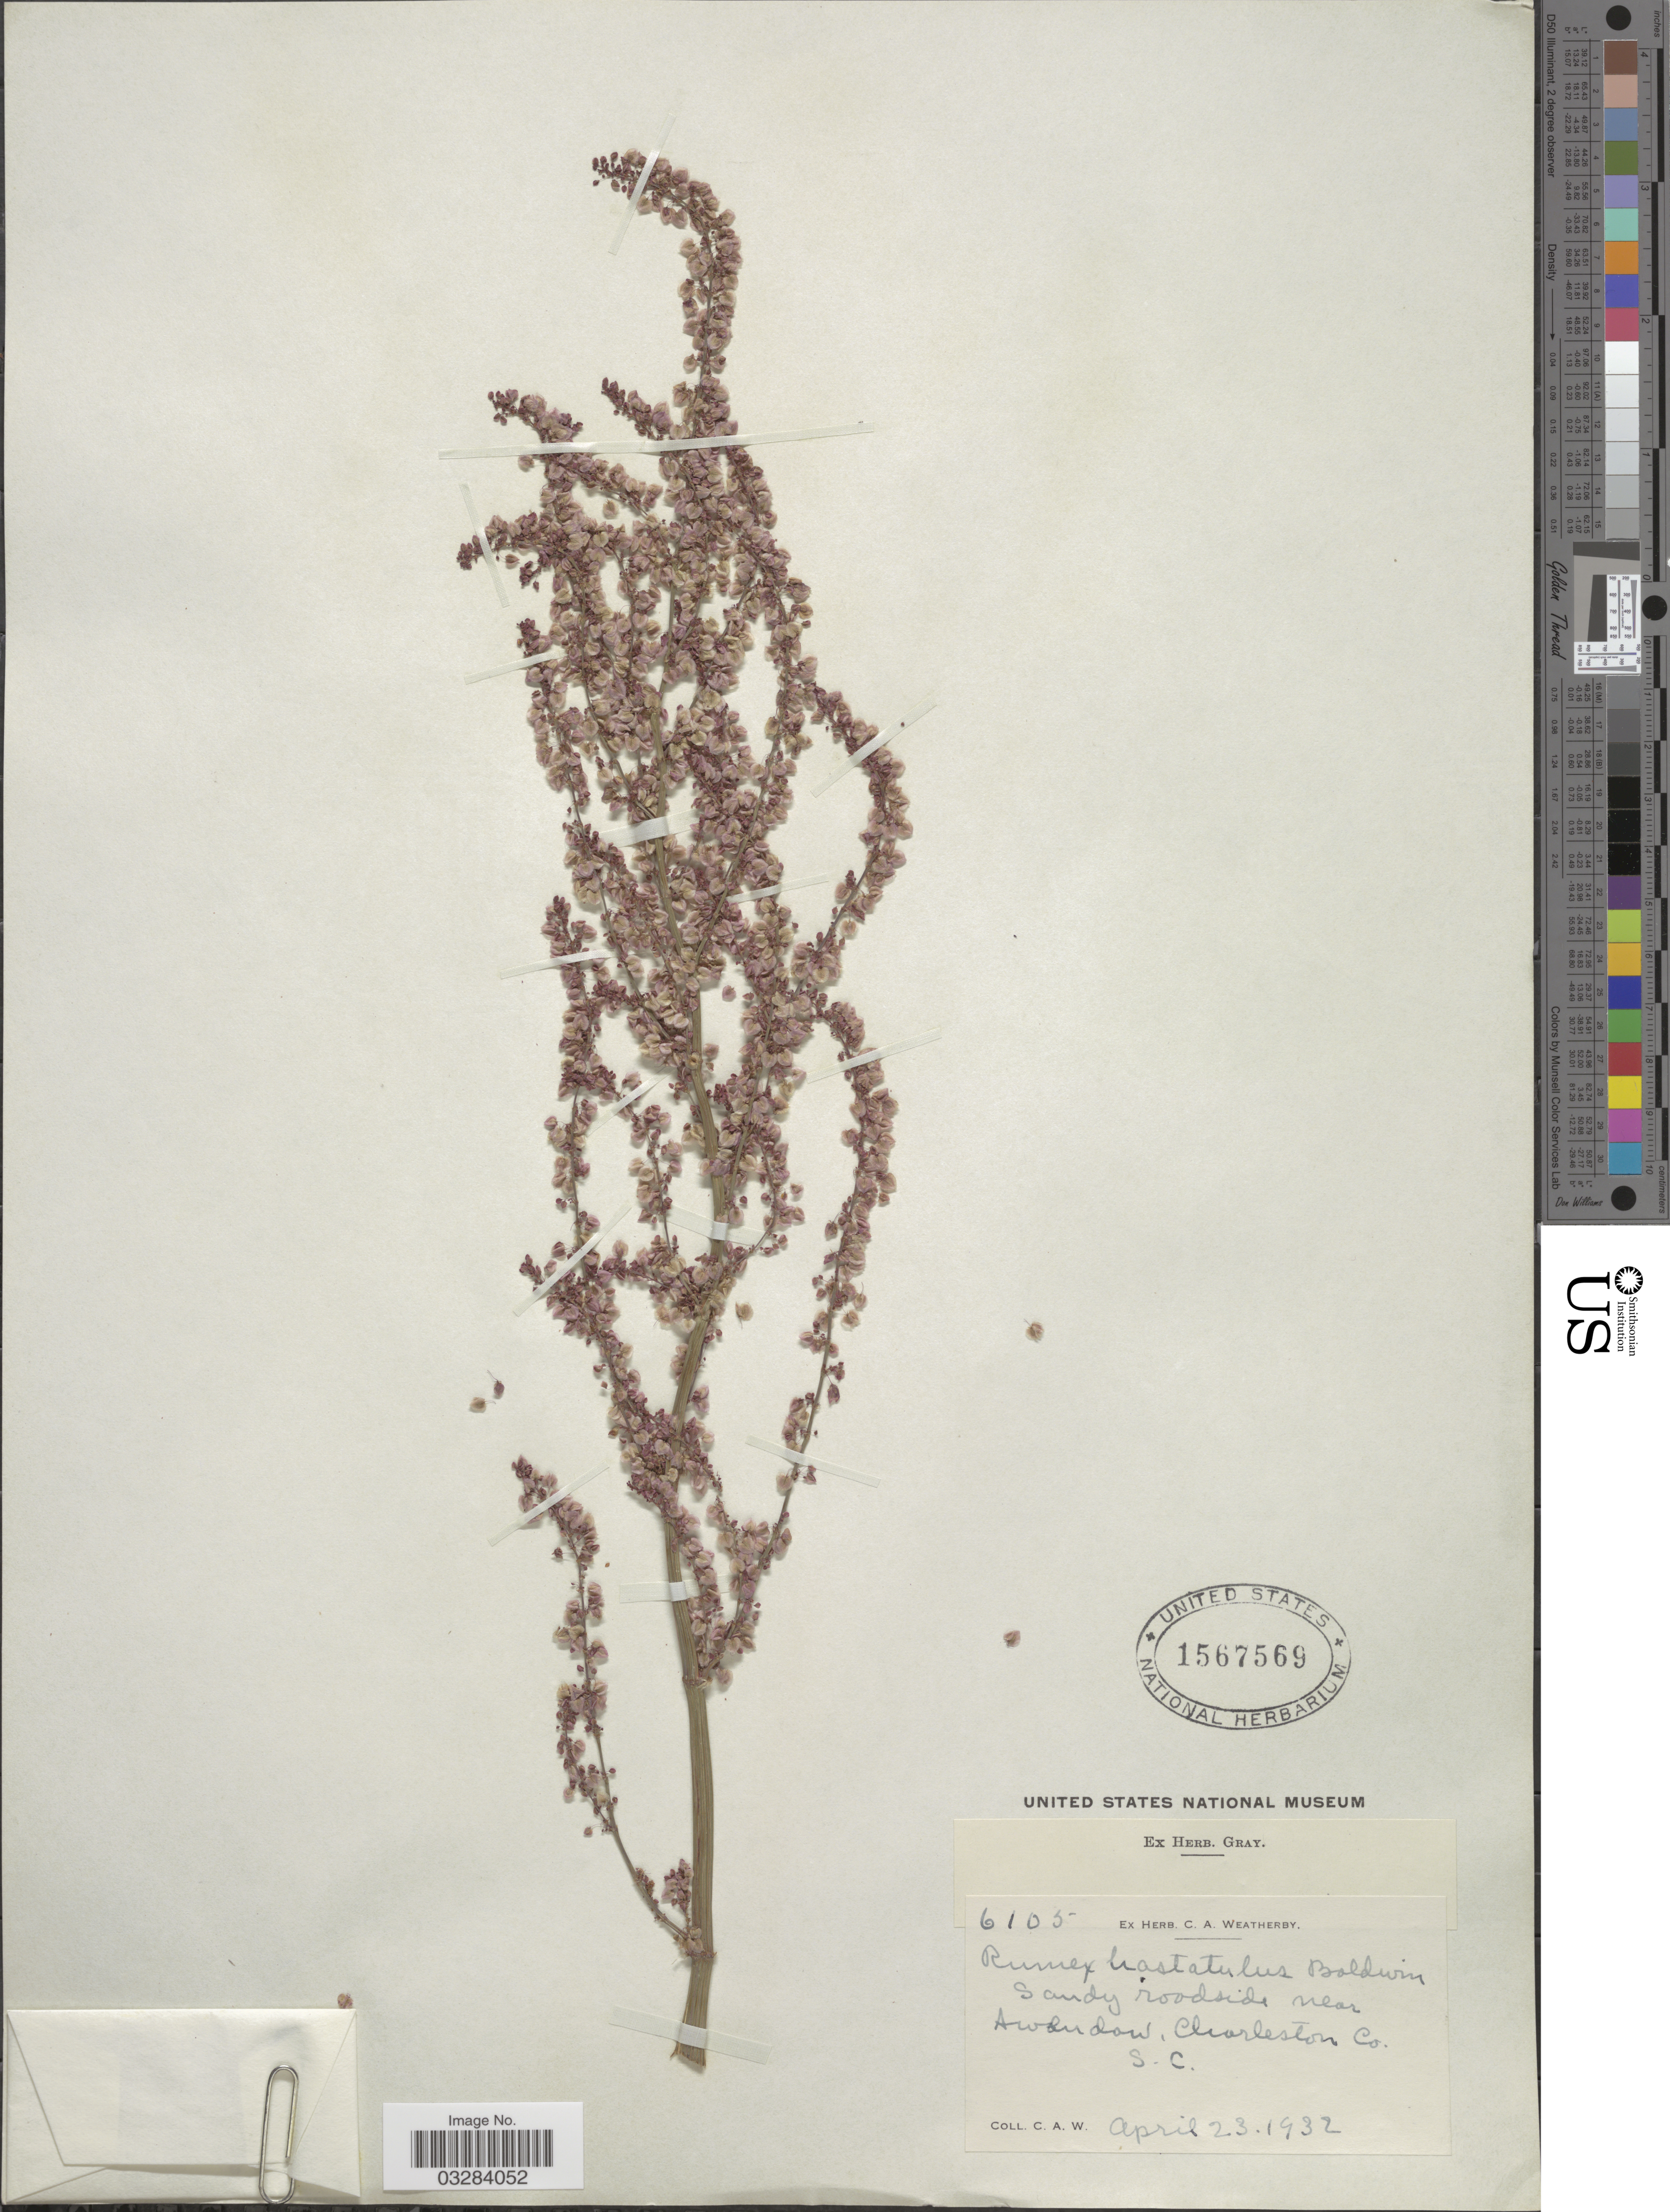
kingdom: Plantae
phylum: Tracheophyta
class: Magnoliopsida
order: Caryophyllales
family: Polygonaceae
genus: Rumex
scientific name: Rumex hastatulus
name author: Baldwin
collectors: C. A. Weatherby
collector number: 6105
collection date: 1932-04-23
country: United States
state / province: South Carolina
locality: Awendaw, Charleston Co.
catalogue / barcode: US 1567569